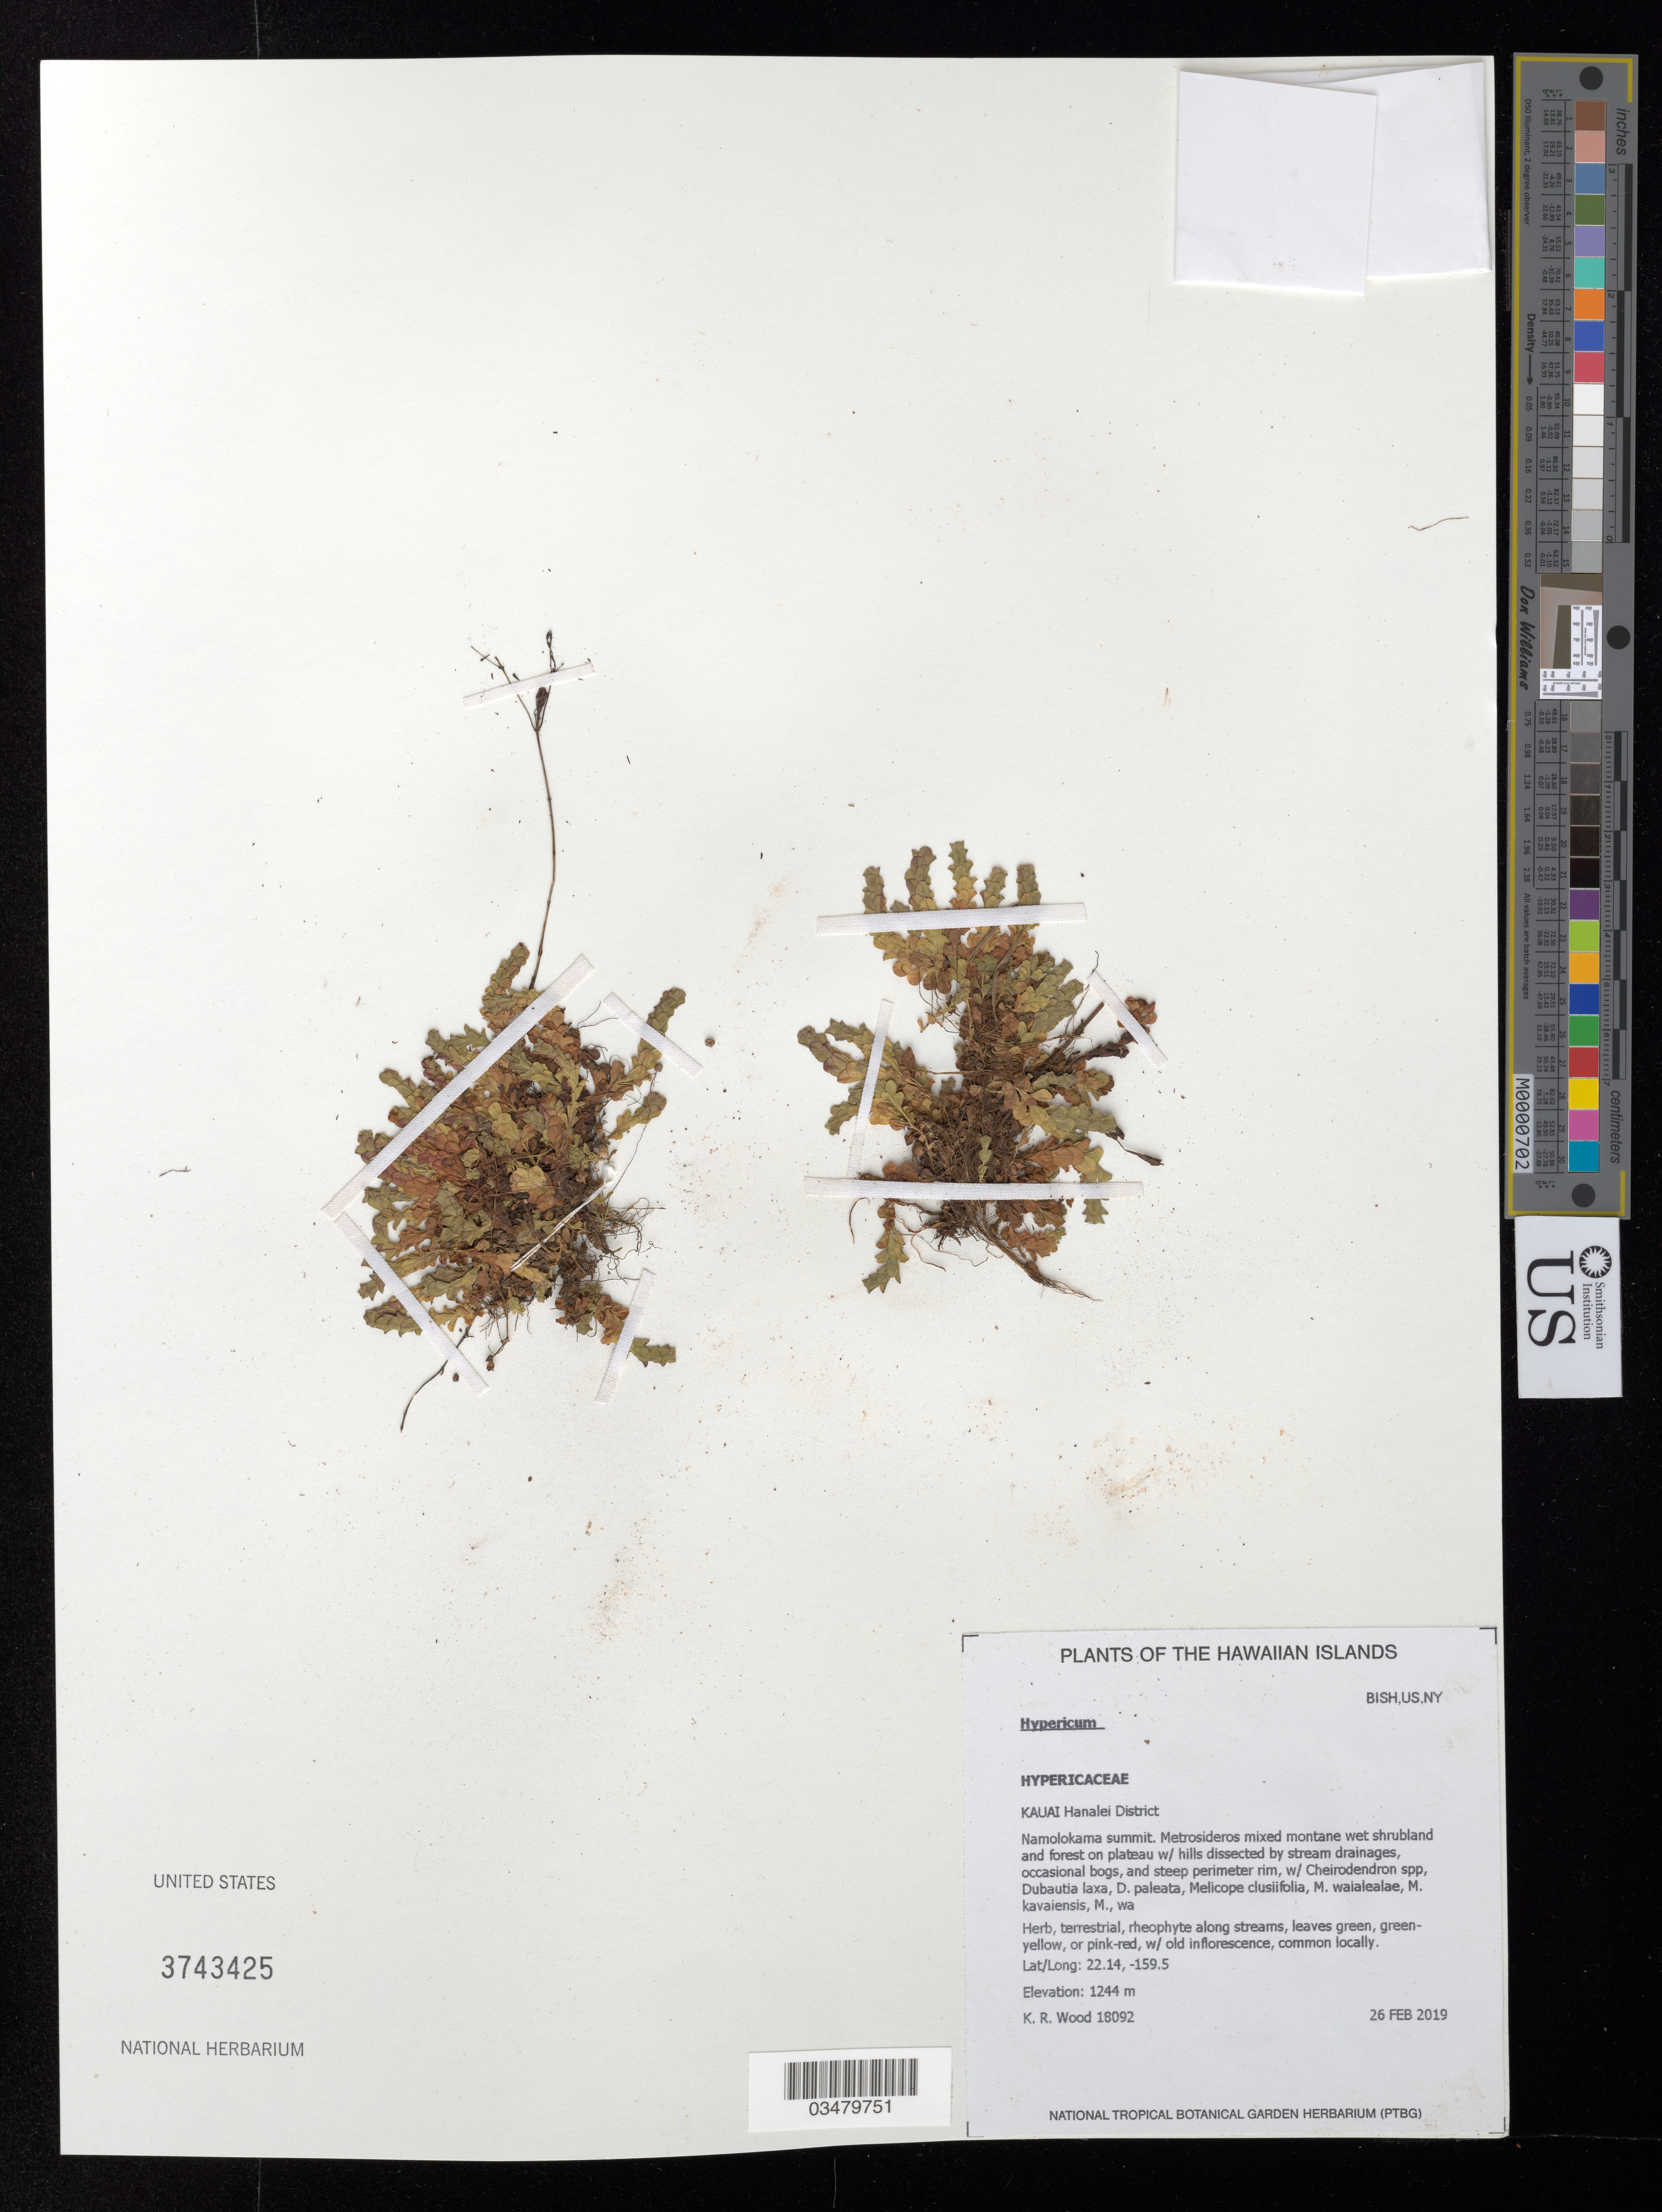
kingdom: Plantae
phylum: Tracheophyta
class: Magnoliopsida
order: Malpighiales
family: Hypericaceae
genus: Hypericum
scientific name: Hypericum sp.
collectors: K. R. Wood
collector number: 18092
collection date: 2019-02-26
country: United States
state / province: Hawaii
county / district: Kauai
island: Kaua'i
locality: Hanalei District, Namolokama summit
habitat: Mixed montane wet shrubland and forest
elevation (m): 1244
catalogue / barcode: US 3743425